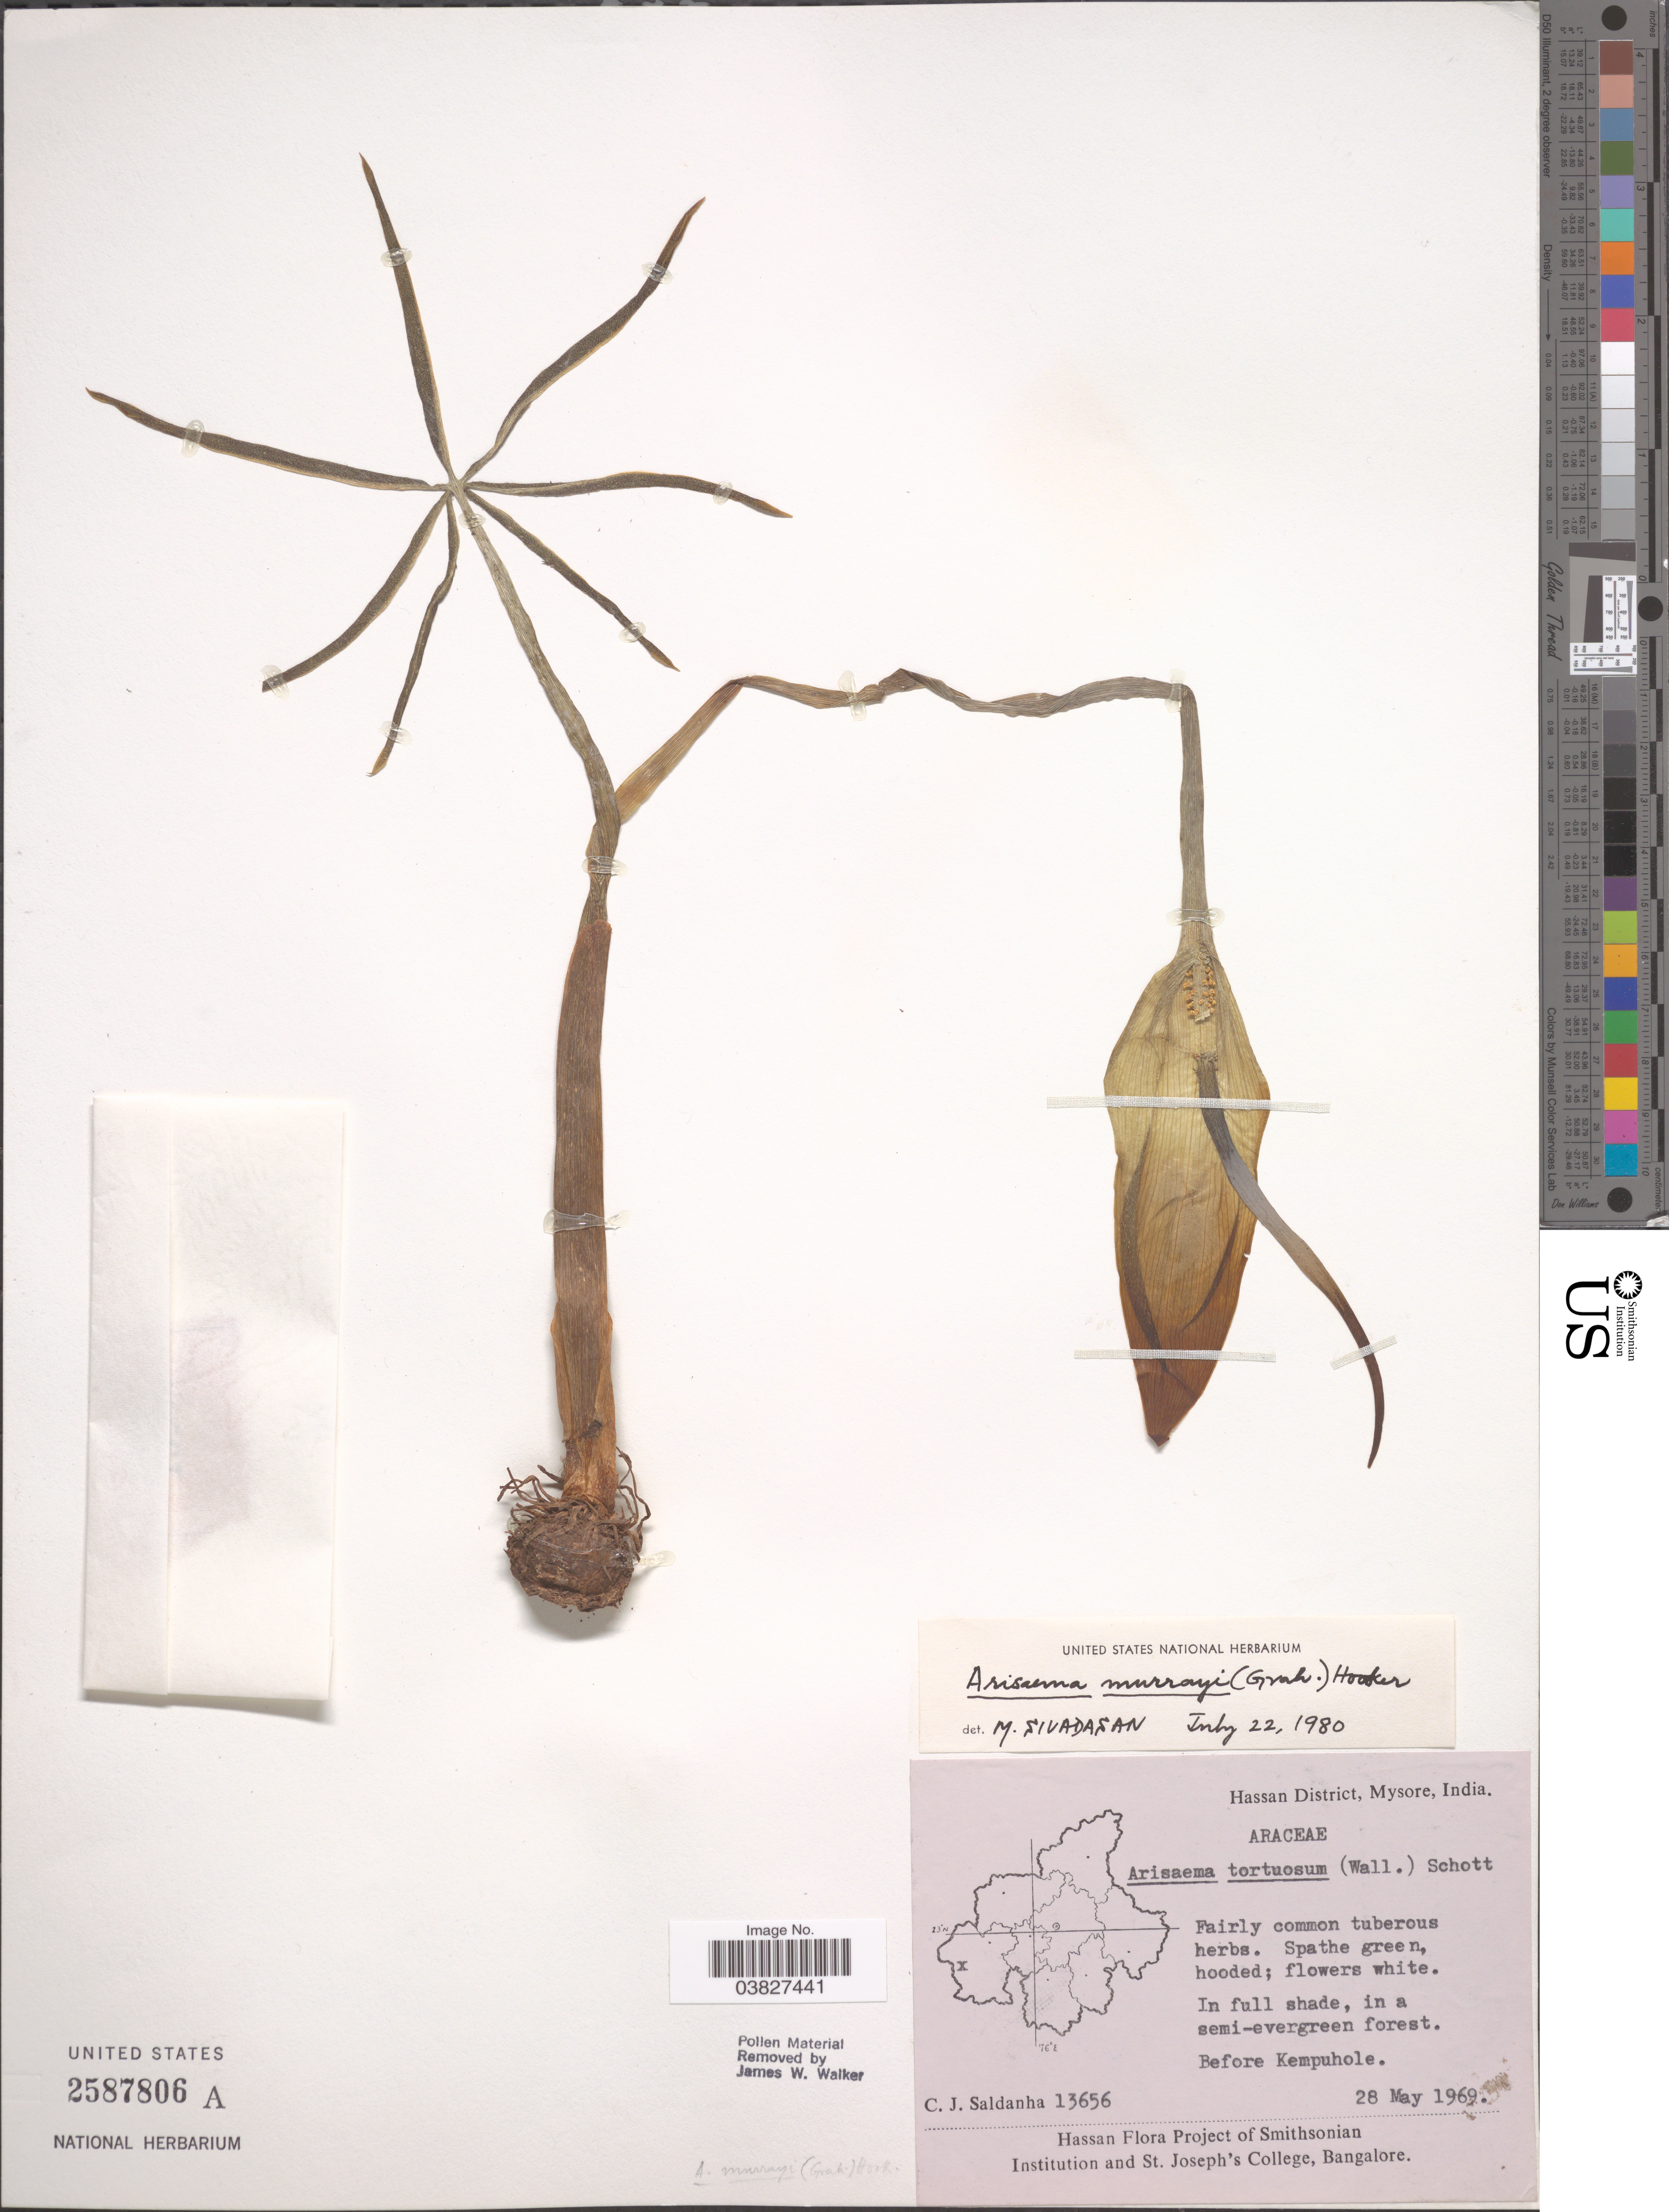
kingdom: Plantae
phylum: Tracheophyta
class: Liliopsida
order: Alismatales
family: Araceae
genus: Arisaema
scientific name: Arisaema murrayi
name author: (Graham) Hook.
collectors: C. J. Saldanha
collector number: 13656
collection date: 1969-05-28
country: India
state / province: Karnataka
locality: Hassan District, Mysore. Before Kempuhole.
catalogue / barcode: US 2587806A